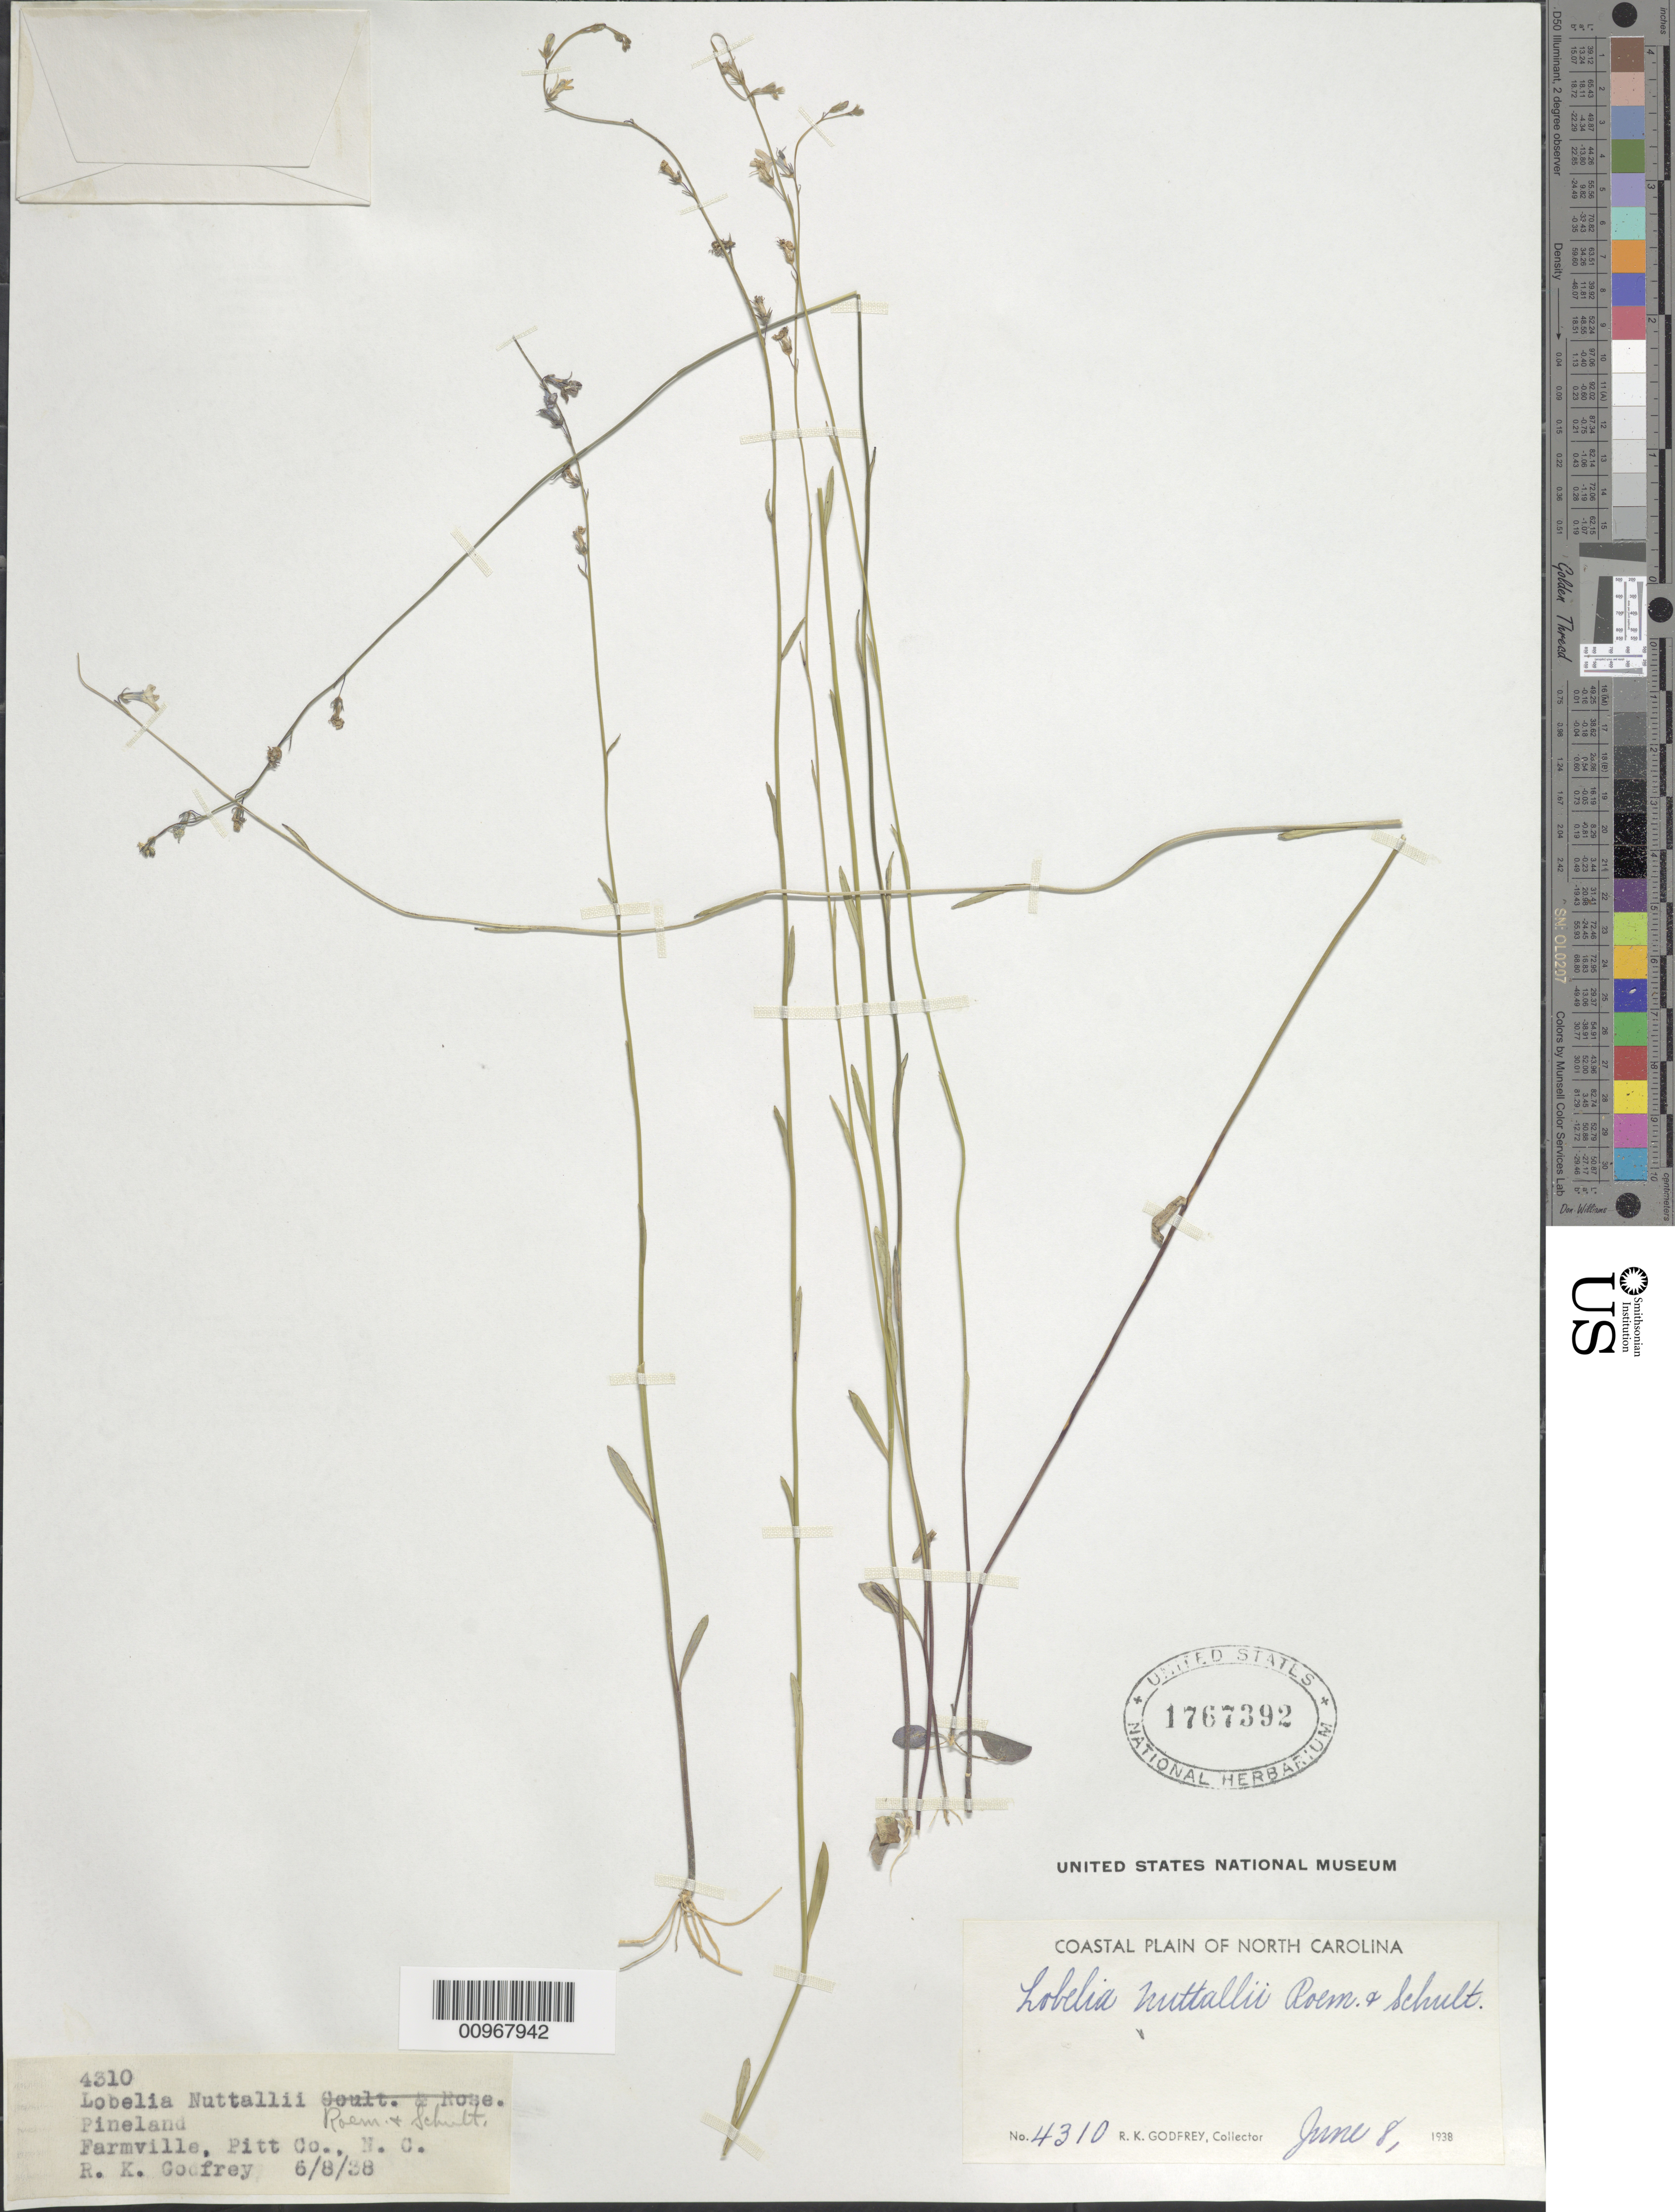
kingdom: Plantae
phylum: Tracheophyta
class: Magnoliopsida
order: Asterales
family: Campanulaceae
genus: Lobelia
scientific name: Lobelia nuttallii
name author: Schult.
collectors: R. K. Godfrey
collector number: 4310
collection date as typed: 08 Jun 1938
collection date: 1938-06-08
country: United States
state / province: North Carolina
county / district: Pitt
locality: Farmville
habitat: pineland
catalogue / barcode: US 1767392